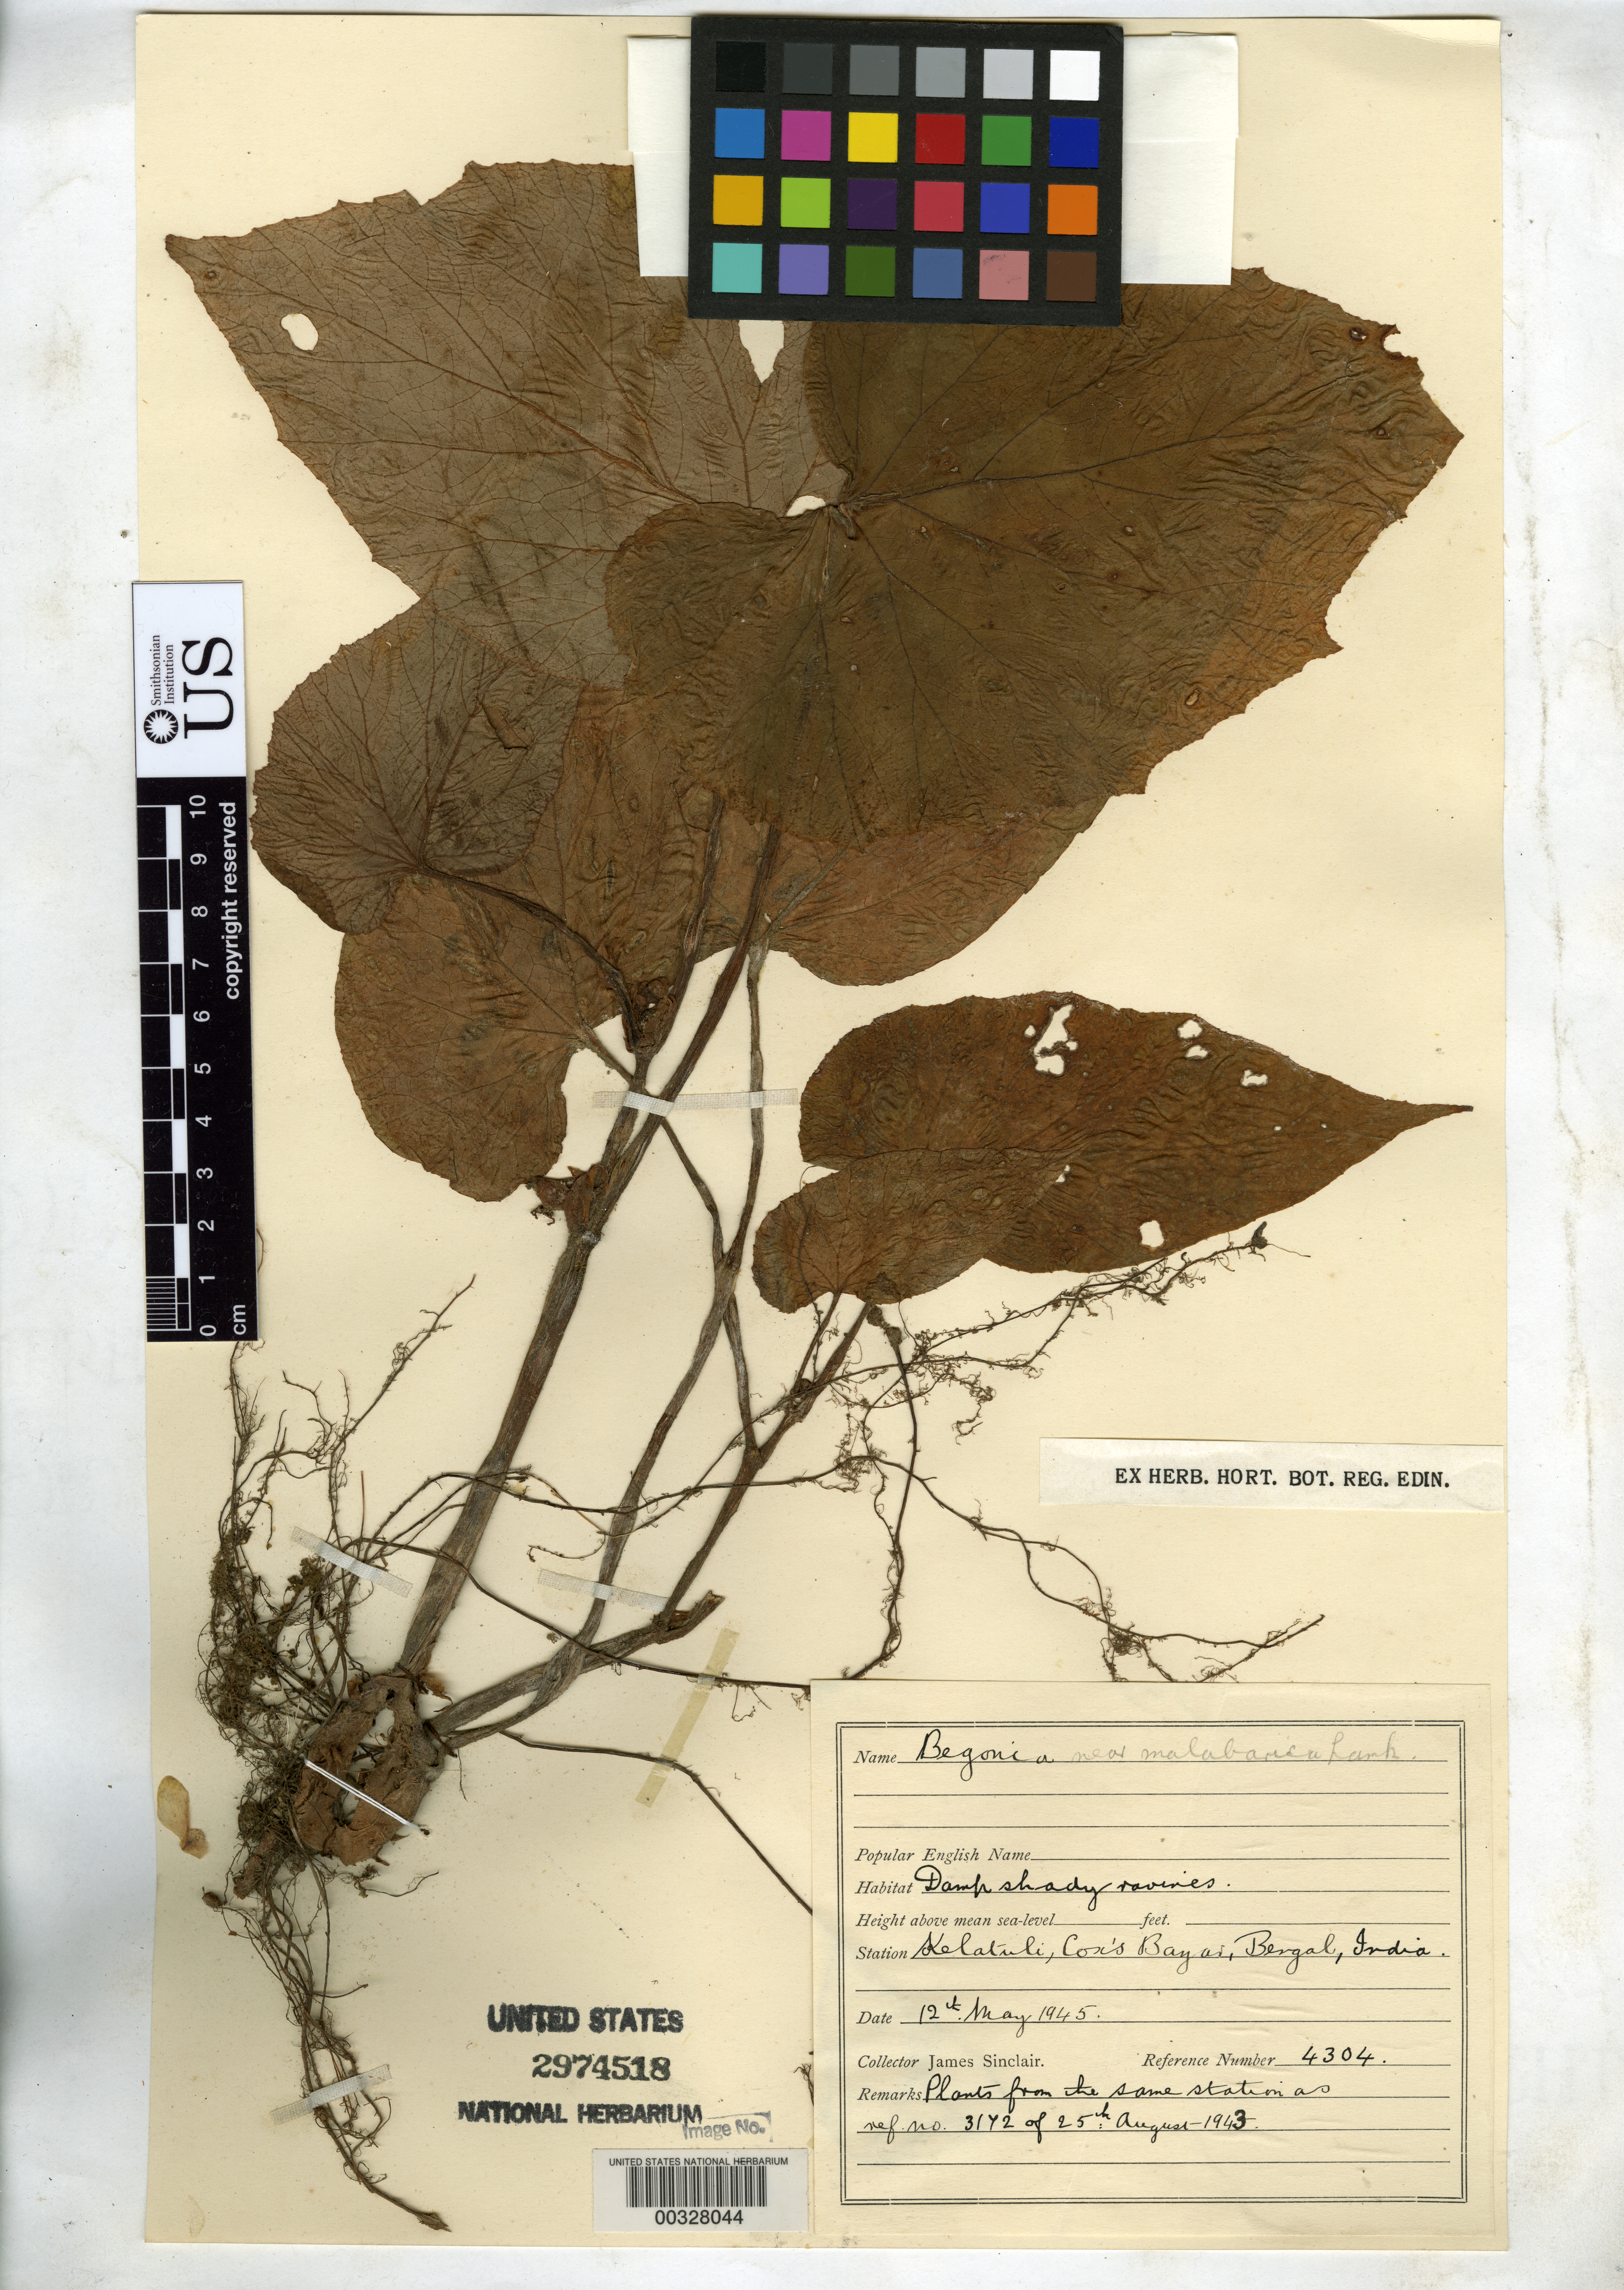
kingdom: Plantae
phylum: Tracheophyta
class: Magnoliopsida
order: Cucurbitales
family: Begoniaceae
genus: Begonia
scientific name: Begonia sp.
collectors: J. Sinclair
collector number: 4304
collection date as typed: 12 May 1945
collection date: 1945-05-12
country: Bangladesh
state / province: Chittagong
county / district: Cox's Bazar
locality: Kelatuli, Cox's Bazar, Bengal, India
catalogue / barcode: US 2974518